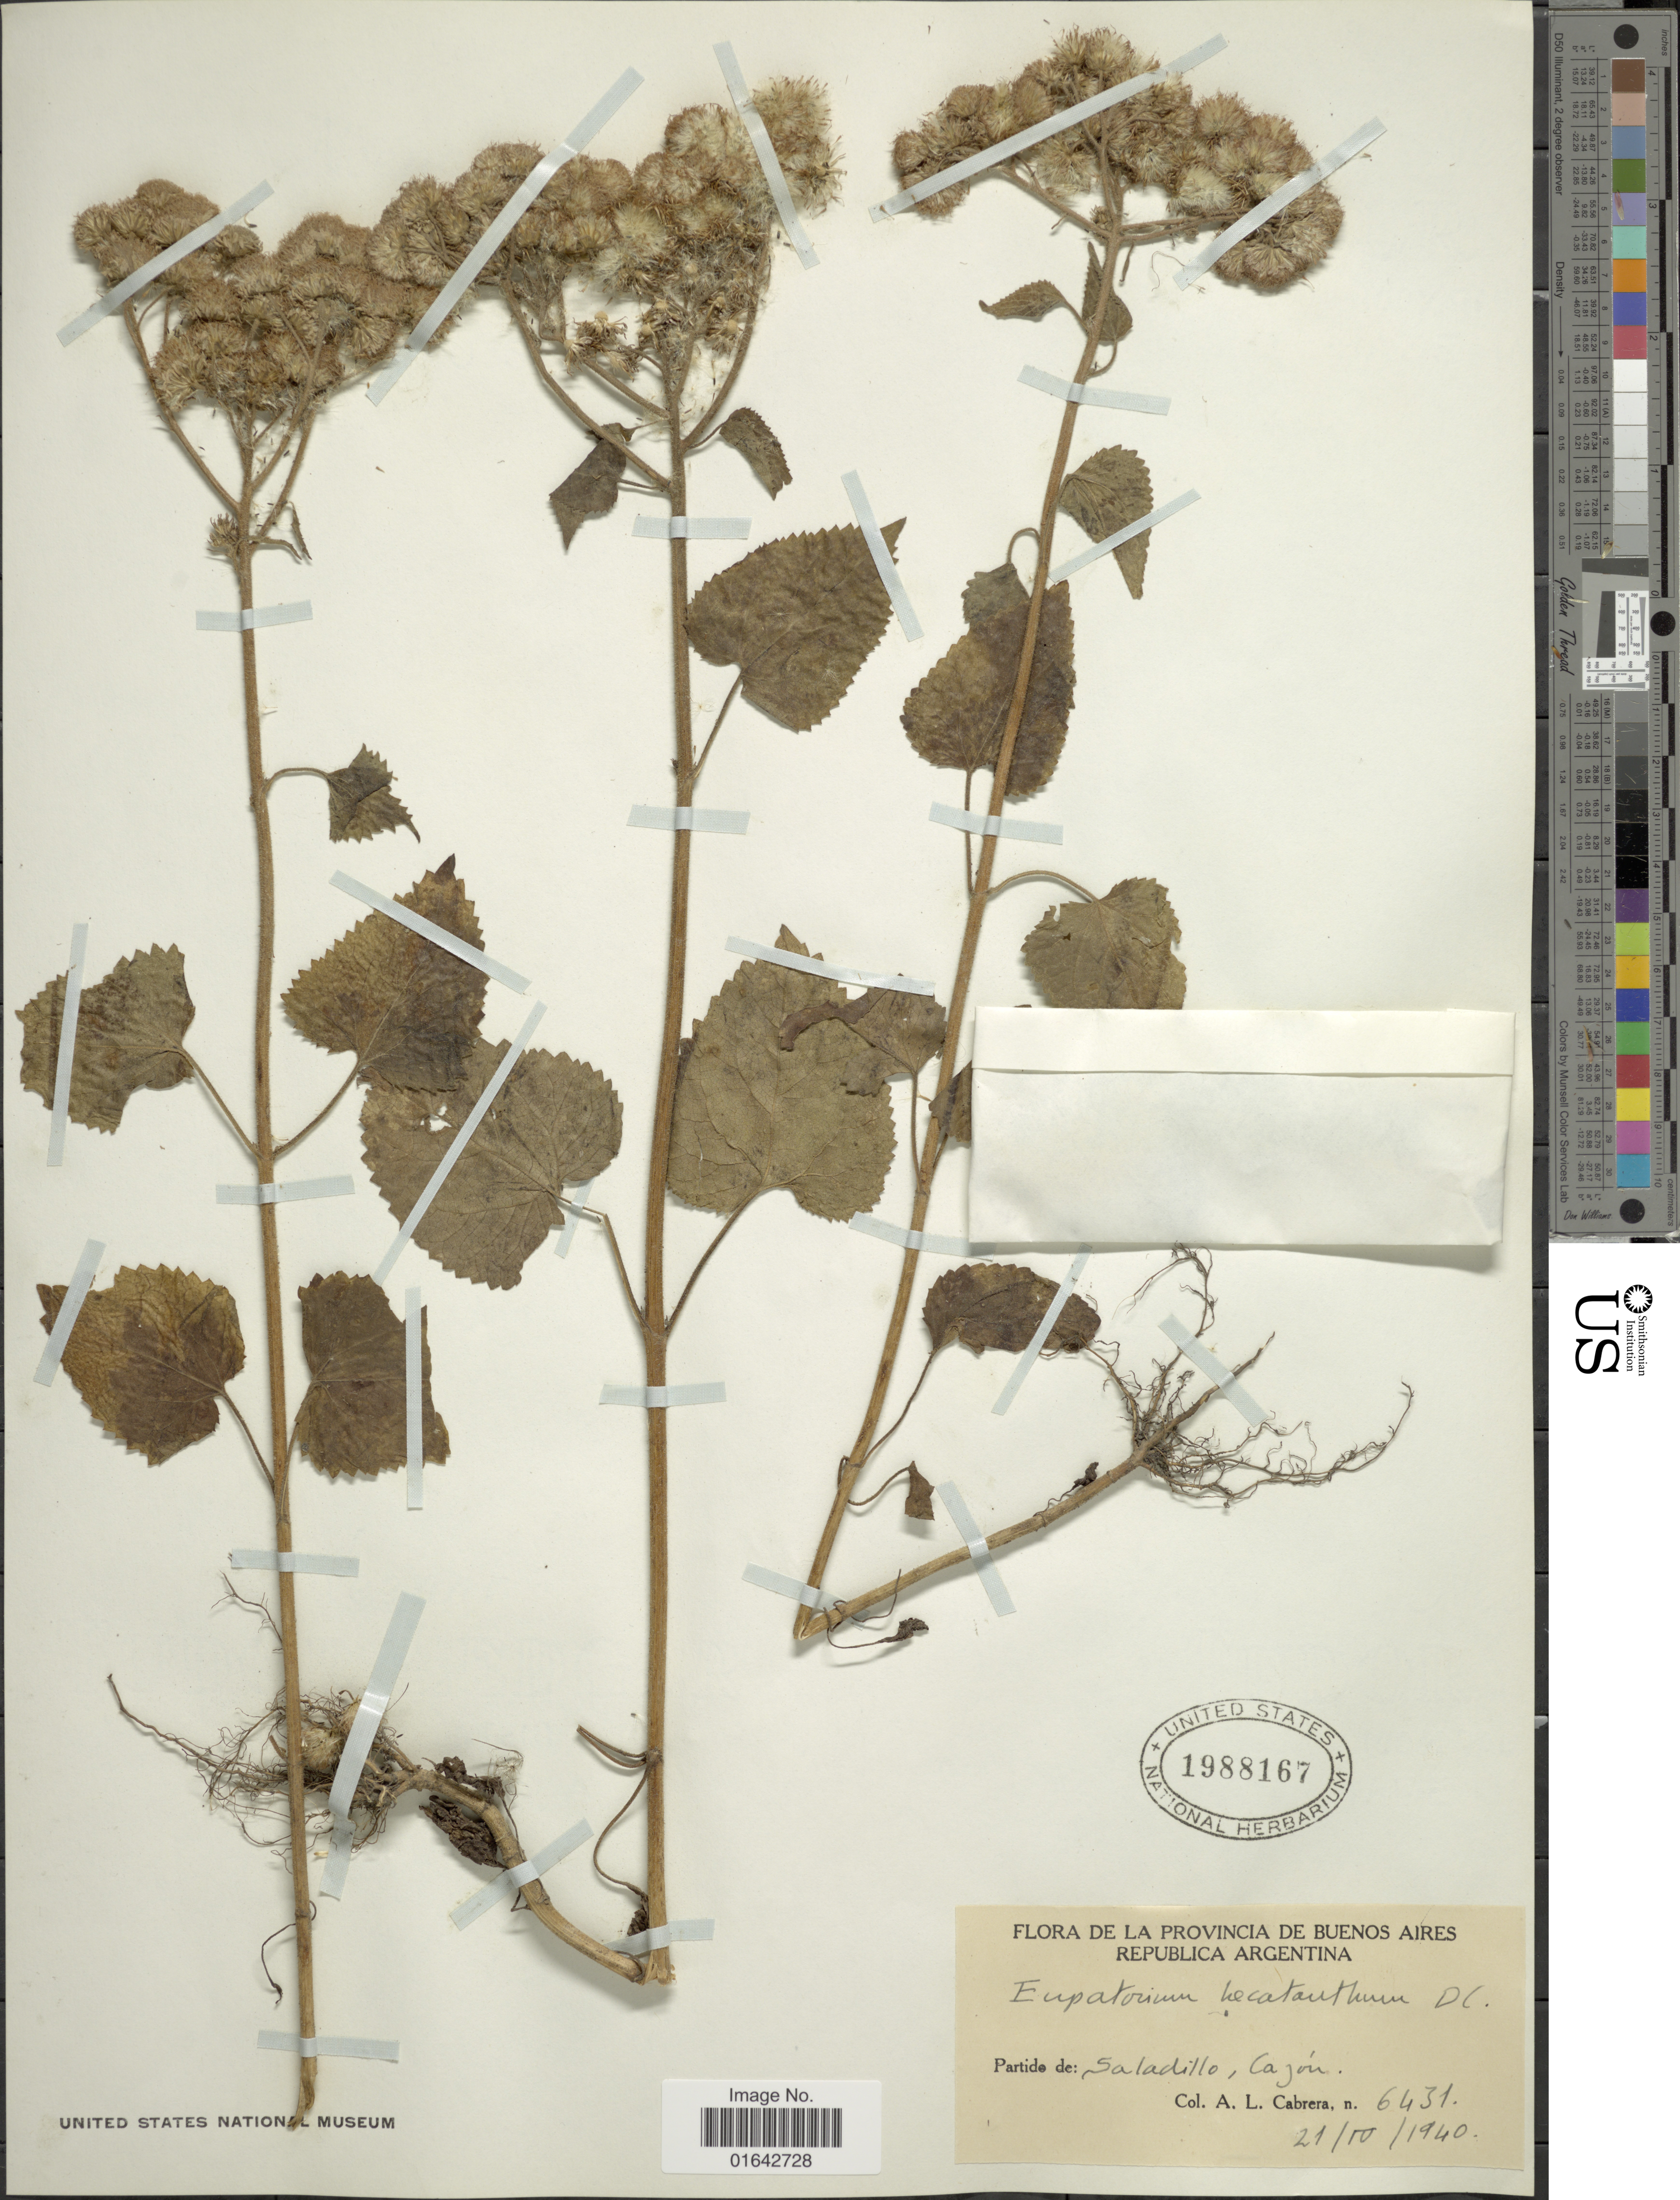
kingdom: Plantae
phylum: Tracheophyta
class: Magnoliopsida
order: Asterales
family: Asteraceae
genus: Urolepis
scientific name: Urolepis hecatantha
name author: (DC.) R.M. King & H. Rob.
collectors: A. L. Cabrera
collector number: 6431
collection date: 1940-10-21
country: Argentina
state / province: Buenos Aires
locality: Provincia de Buenos Aires, Republica Argetina, Partide de: Saladillo, Cajon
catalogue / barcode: US 1988167